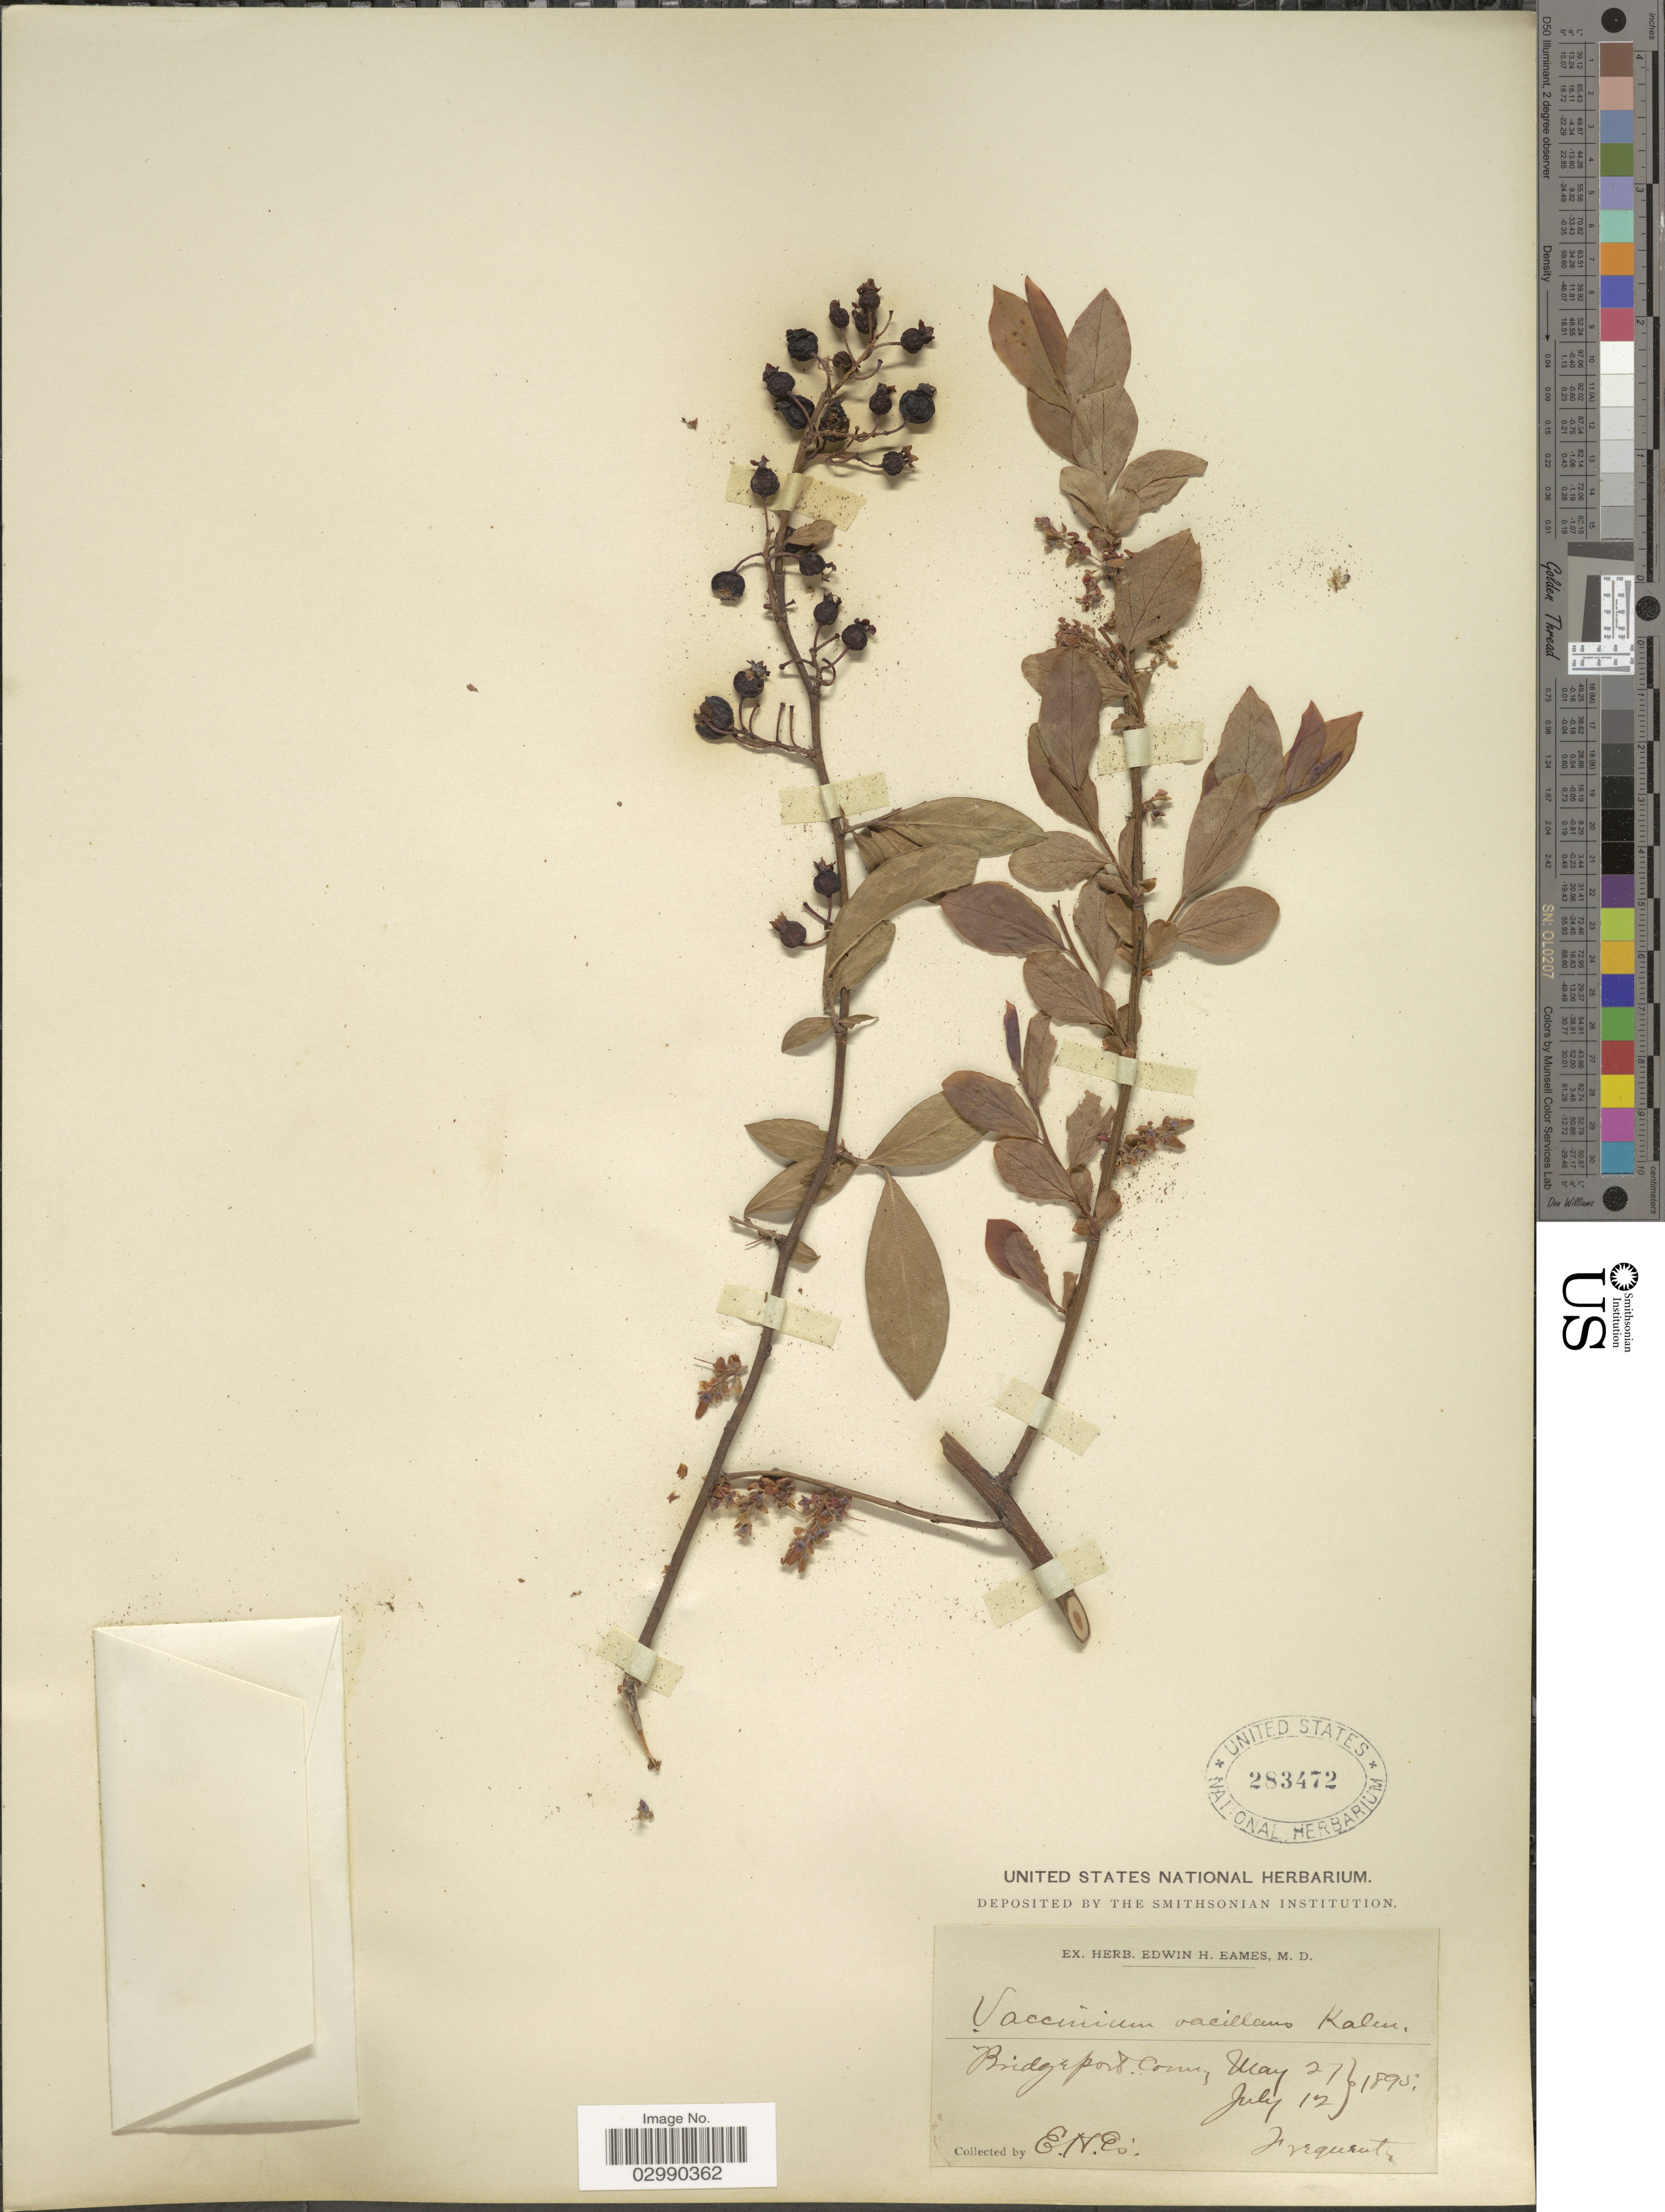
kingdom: Plantae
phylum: Tracheophyta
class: Magnoliopsida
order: Ericales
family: Ericaceae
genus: Vaccinium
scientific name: Vaccinium vacillans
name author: Kalm ex Torr.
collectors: E. H. Eames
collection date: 1895-05-27/1895-07-12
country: United States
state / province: Connecticut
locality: Bridge Port.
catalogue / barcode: US 283472